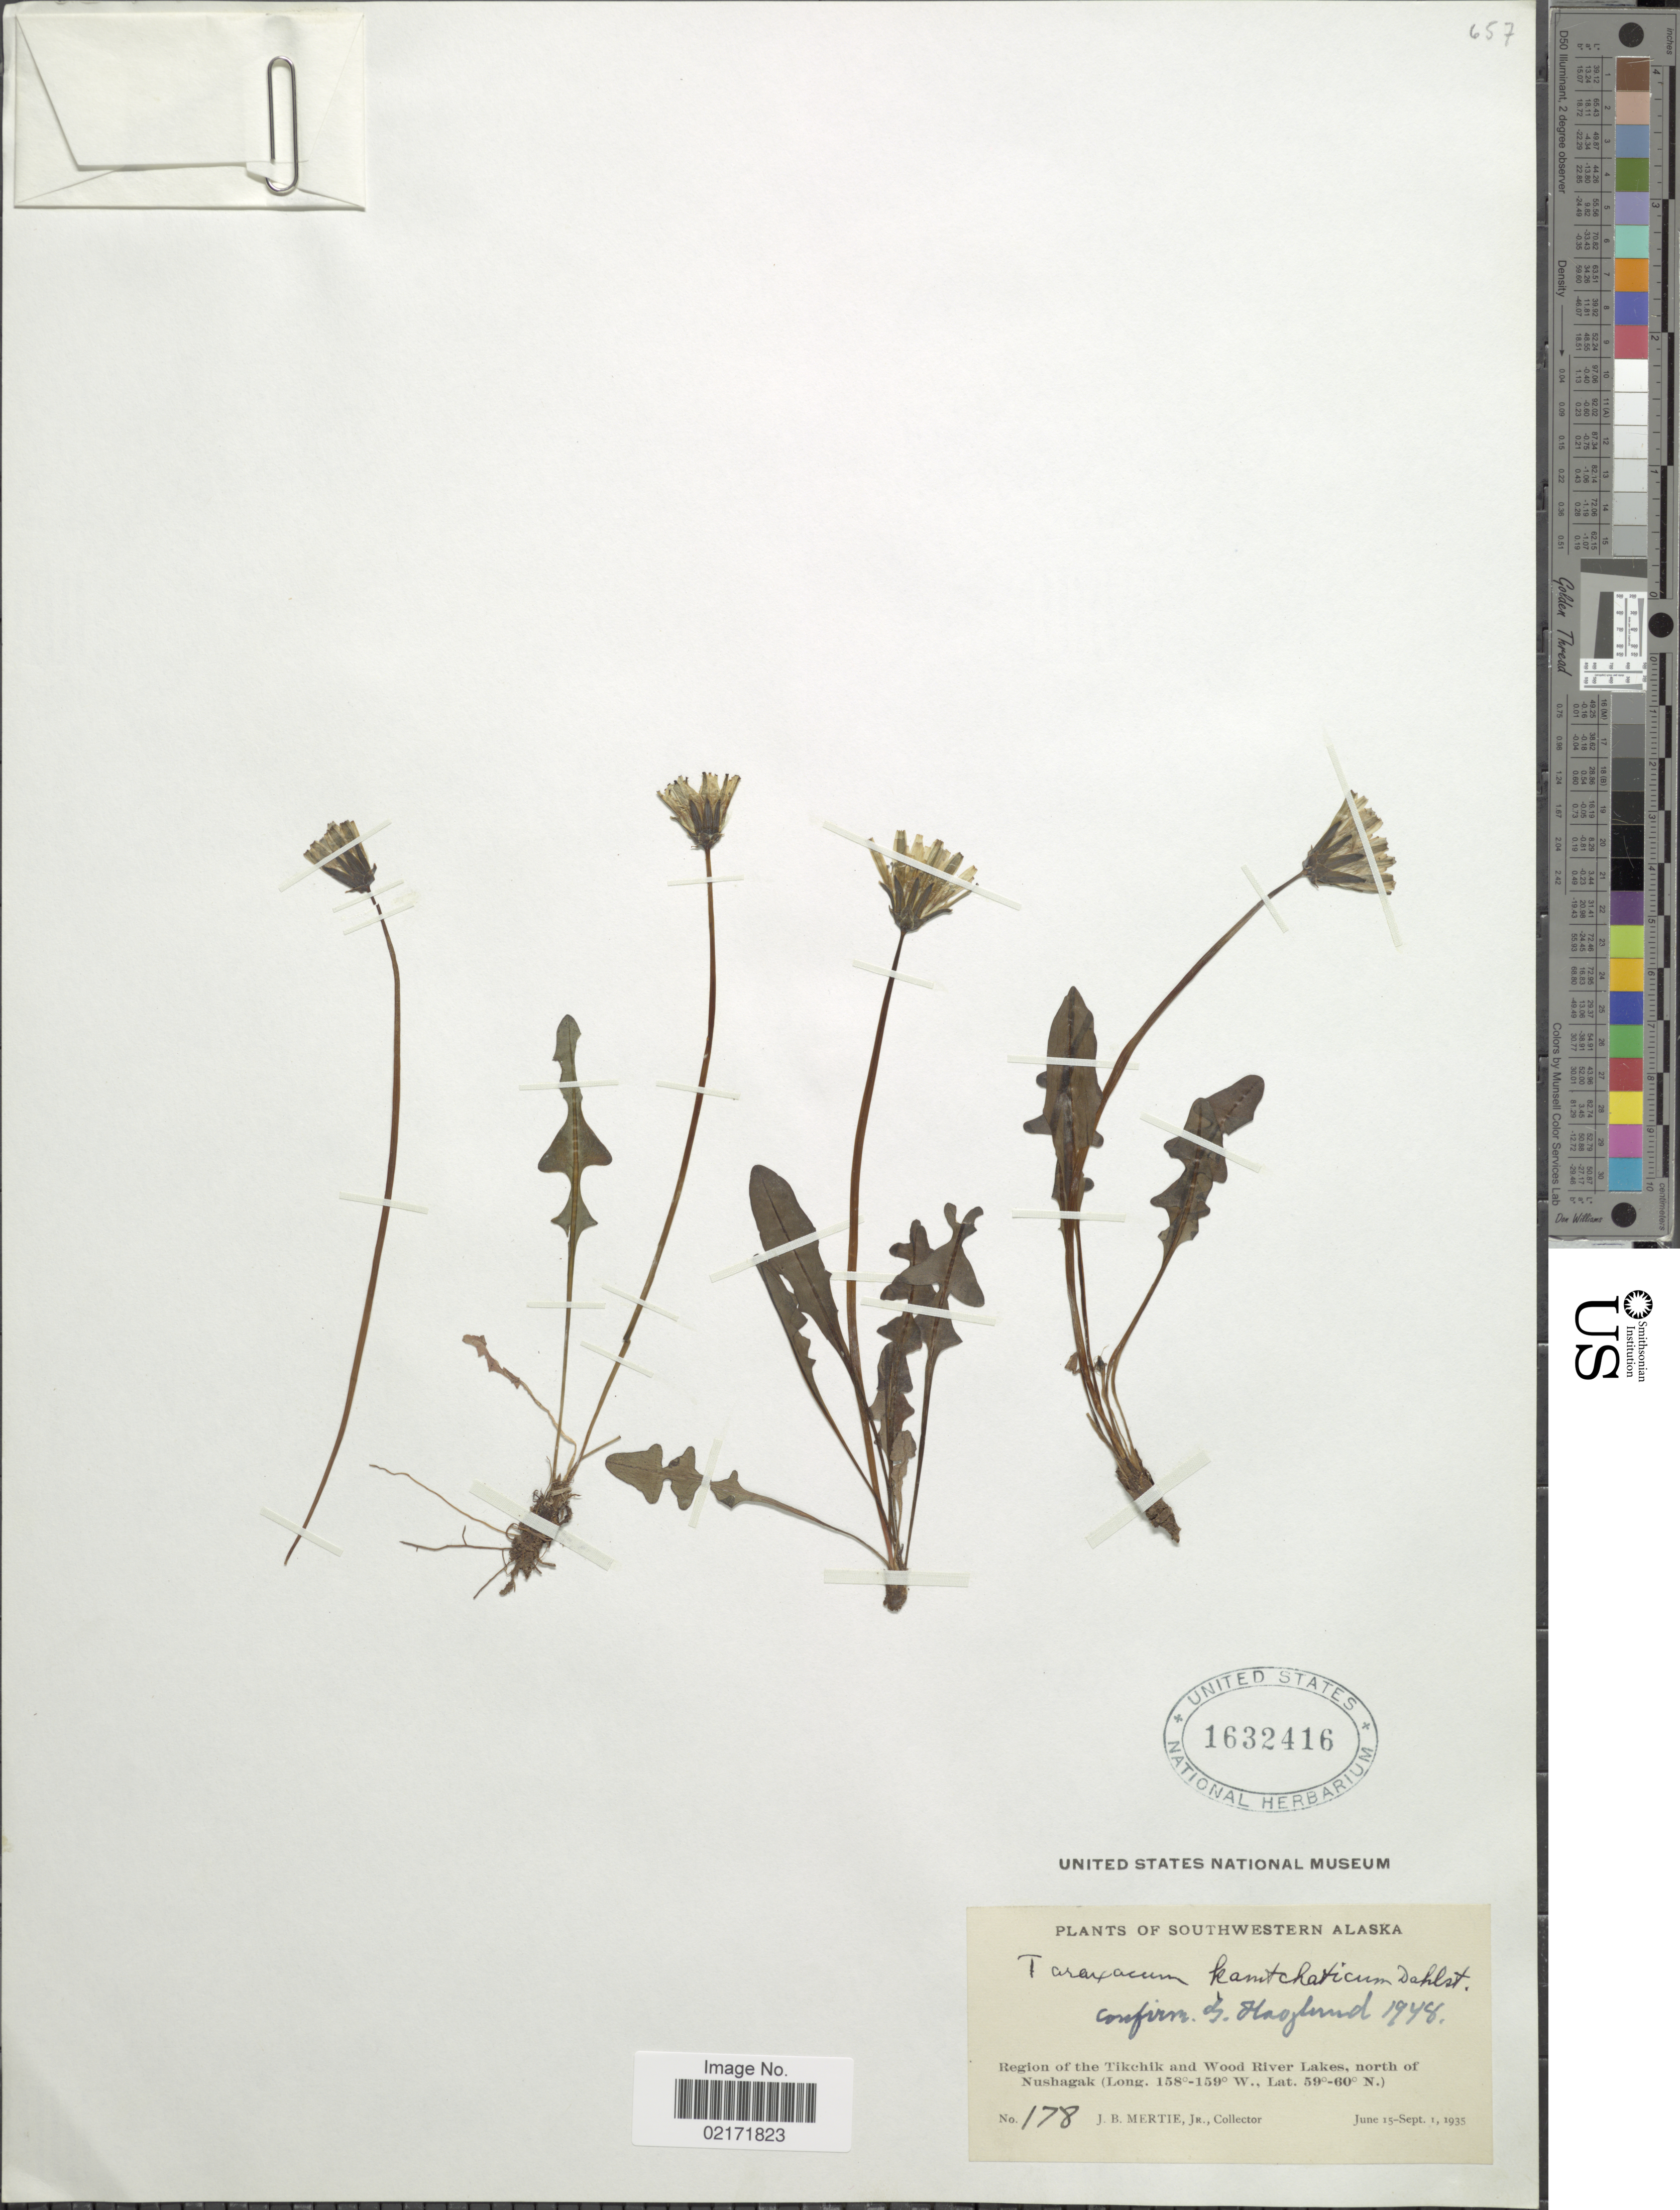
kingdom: Plantae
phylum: Tracheophyta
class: Magnoliopsida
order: Asterales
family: Asteraceae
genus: Taraxacum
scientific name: Taraxacum alaskanum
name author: Rydb.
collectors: J. Mertie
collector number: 178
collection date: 1935-06-15/1935-09-01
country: United States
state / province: Alaska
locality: Southwestern Alaska, Region of the Tikchik and Wood River Lakes, north of Nushagak.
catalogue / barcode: US 1632416